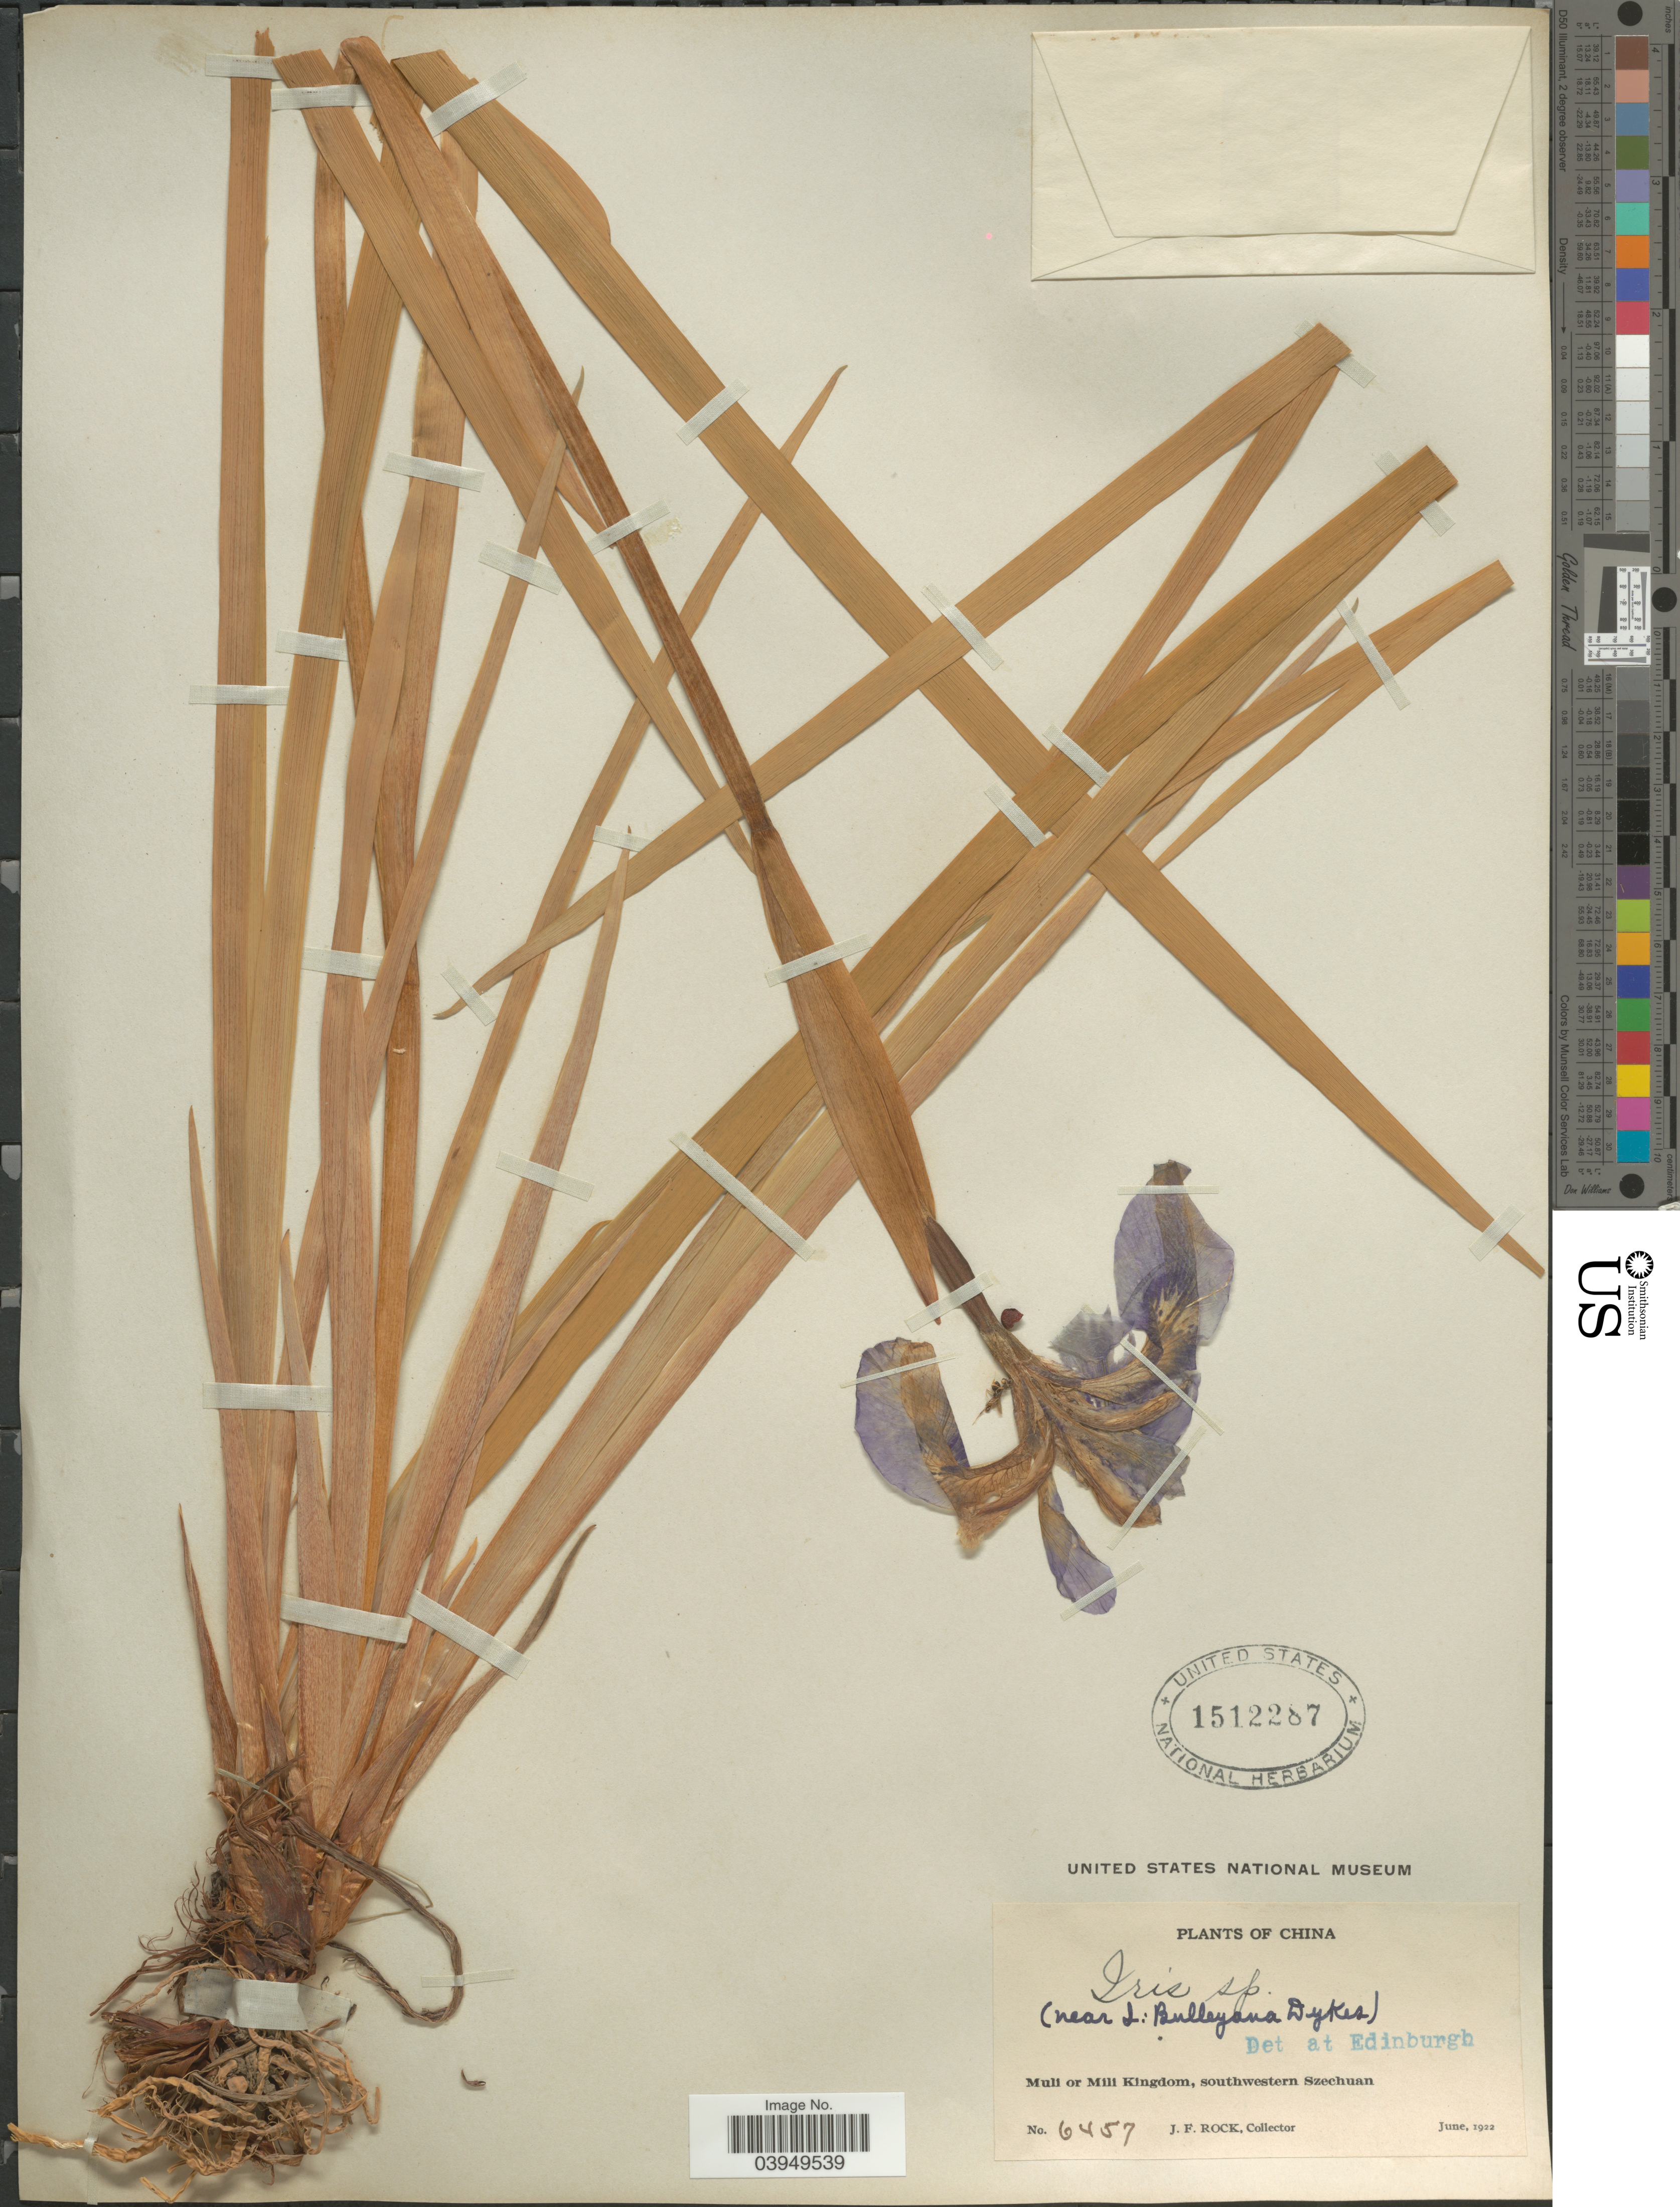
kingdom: Plantae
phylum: Tracheophyta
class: Liliopsida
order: Asparagales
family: Iridaceae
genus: Iris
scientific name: Iris bulleyana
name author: Dykes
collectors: J. Rock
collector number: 6457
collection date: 1922-06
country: China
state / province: Sichuan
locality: Muli or Mili Kingdom, southwestern Szechuan.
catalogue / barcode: US 1512287